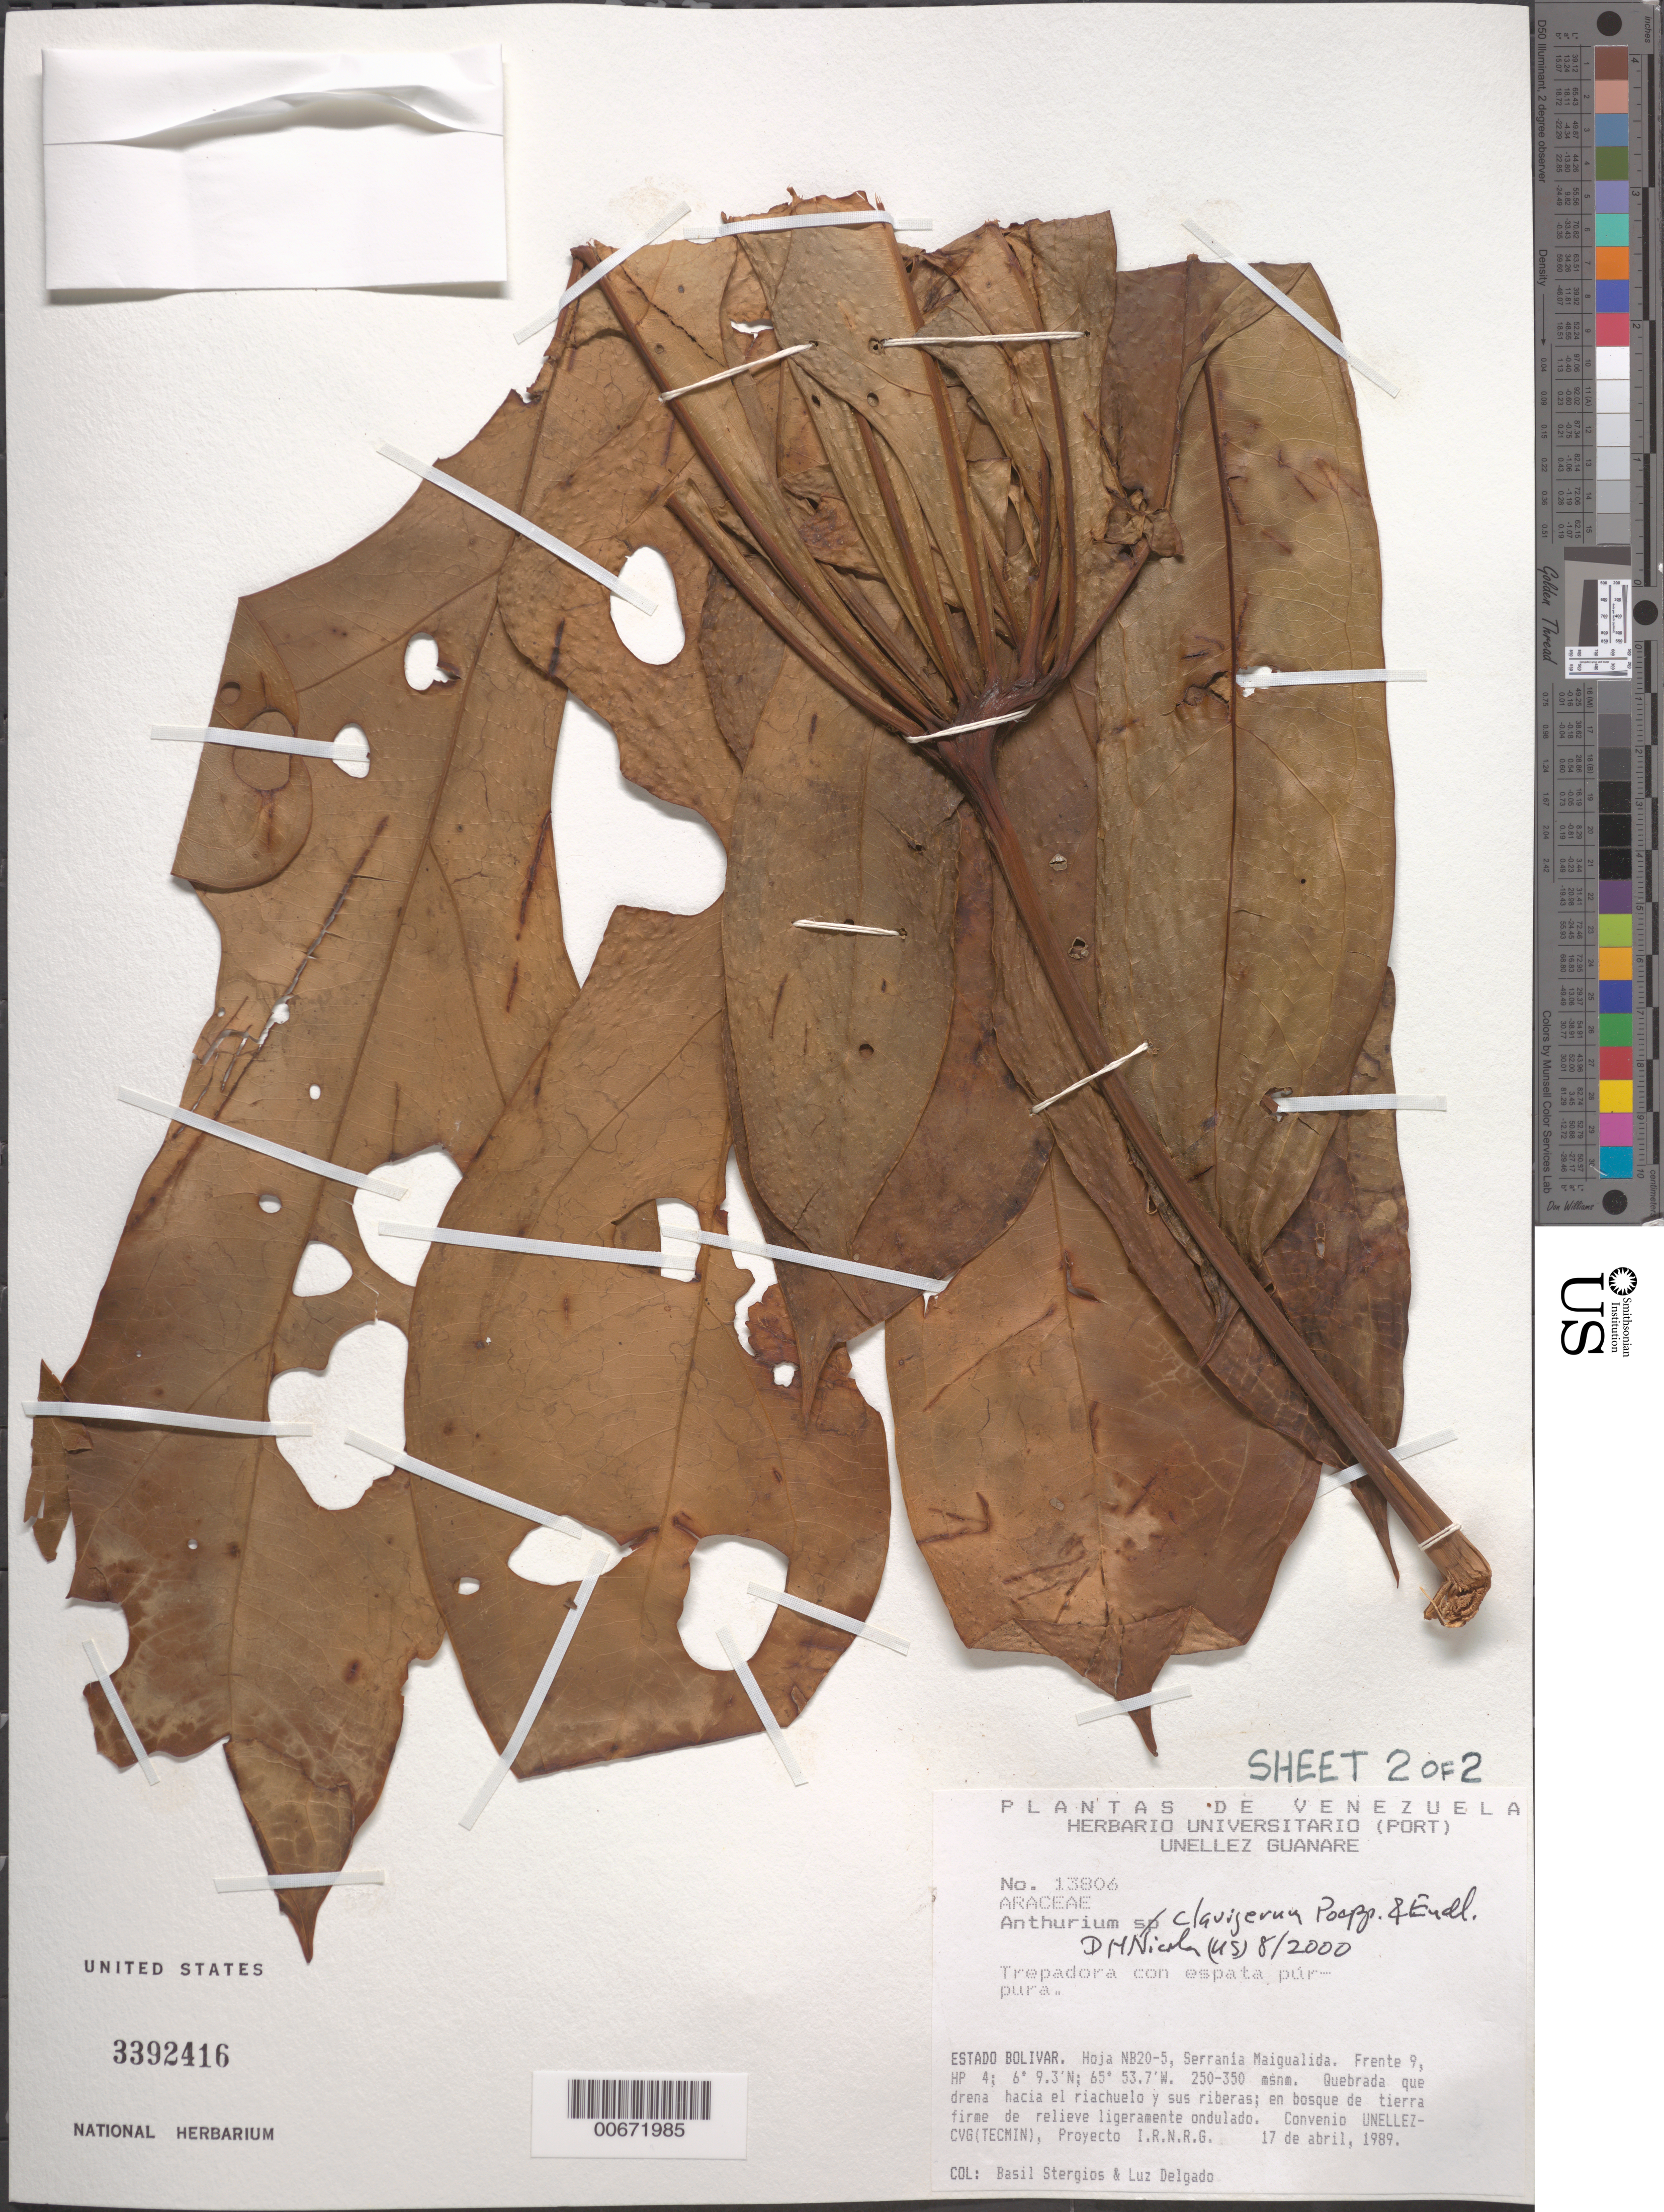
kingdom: Plantae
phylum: Tracheophyta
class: Liliopsida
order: Alismatales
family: Araceae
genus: Anthurium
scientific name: Anthurium clavigerum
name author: Poepp. & Endl.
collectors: B. G. Stergios & L. Delgado V.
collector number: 13806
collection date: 1989-04-17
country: Venezuela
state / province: Bolivar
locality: Serrania Maigualida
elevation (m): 250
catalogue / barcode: US 3392416